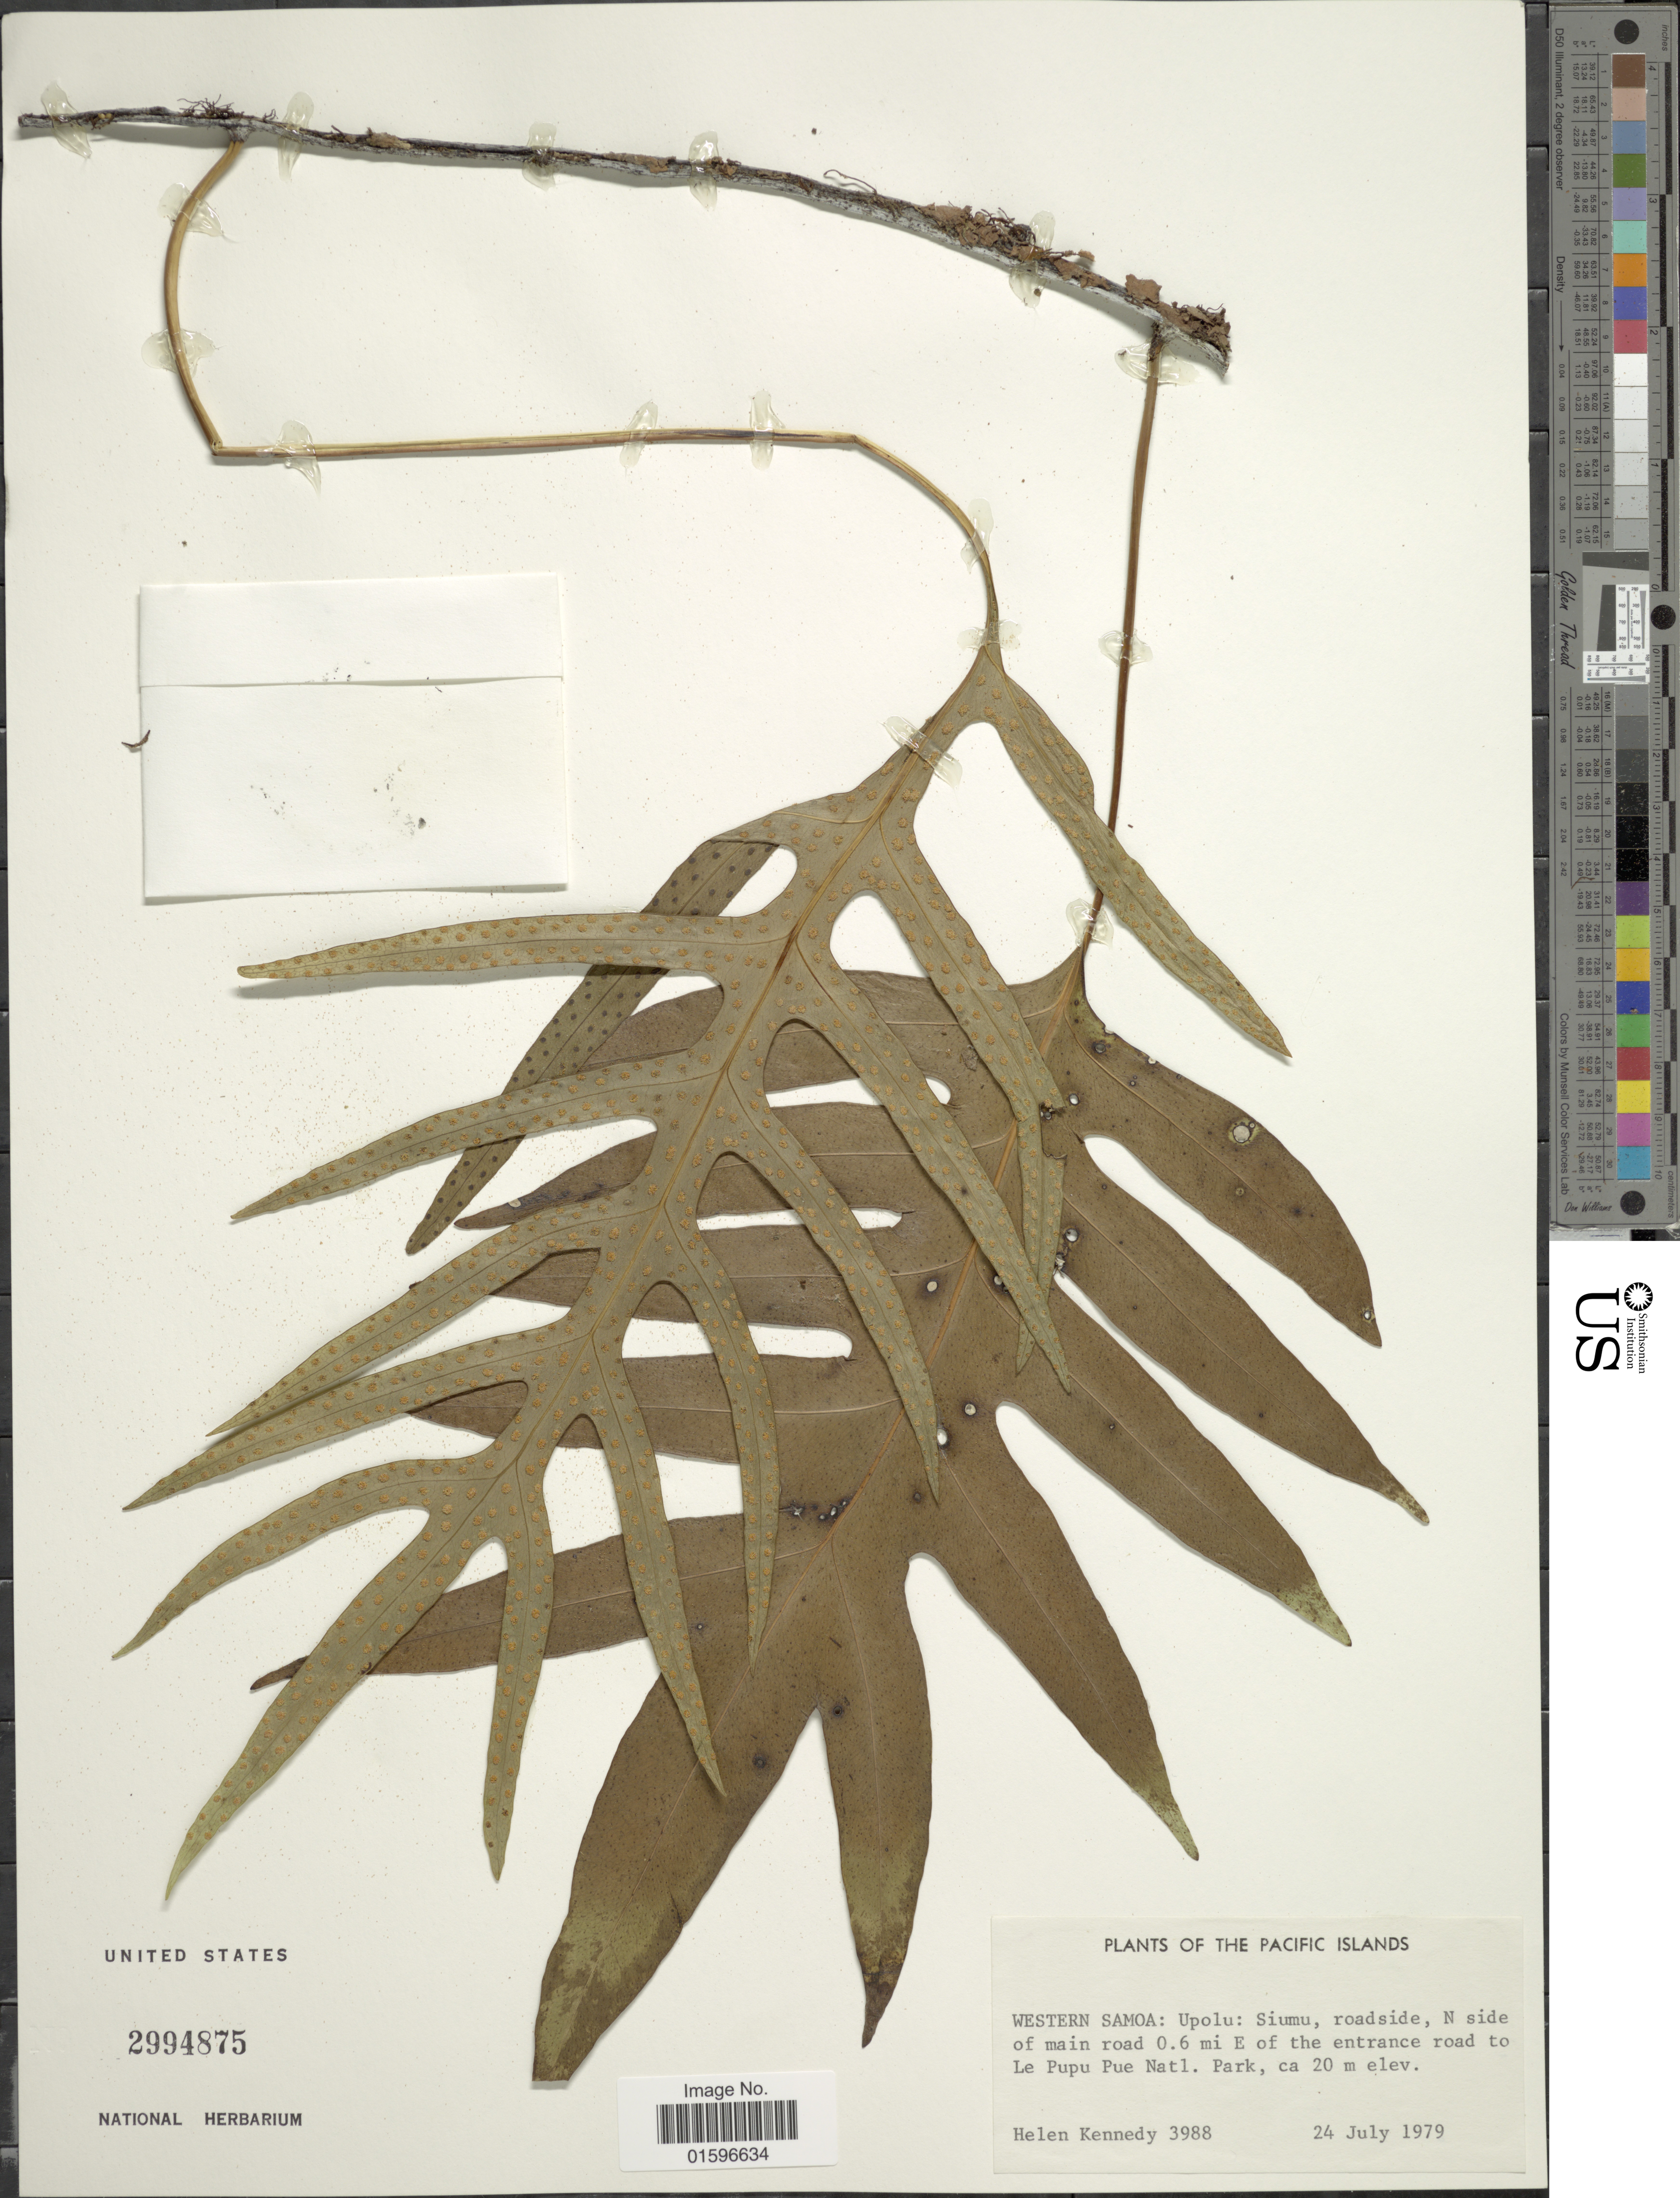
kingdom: Plantae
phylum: Tracheophyta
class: Polypodiopsida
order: Polypodiales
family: Polypodiaceae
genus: Polypodium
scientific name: Polypodium sp.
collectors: H. Kennedy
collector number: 3988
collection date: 1979-07-24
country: Samoa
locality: Pacific Islands, Western Samoa: Upolu: Siumu, roadsidem N. side of mail road 0.6 mil E of the entrance road to Le Pupu Pue Natl. Park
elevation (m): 20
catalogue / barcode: US 2994875